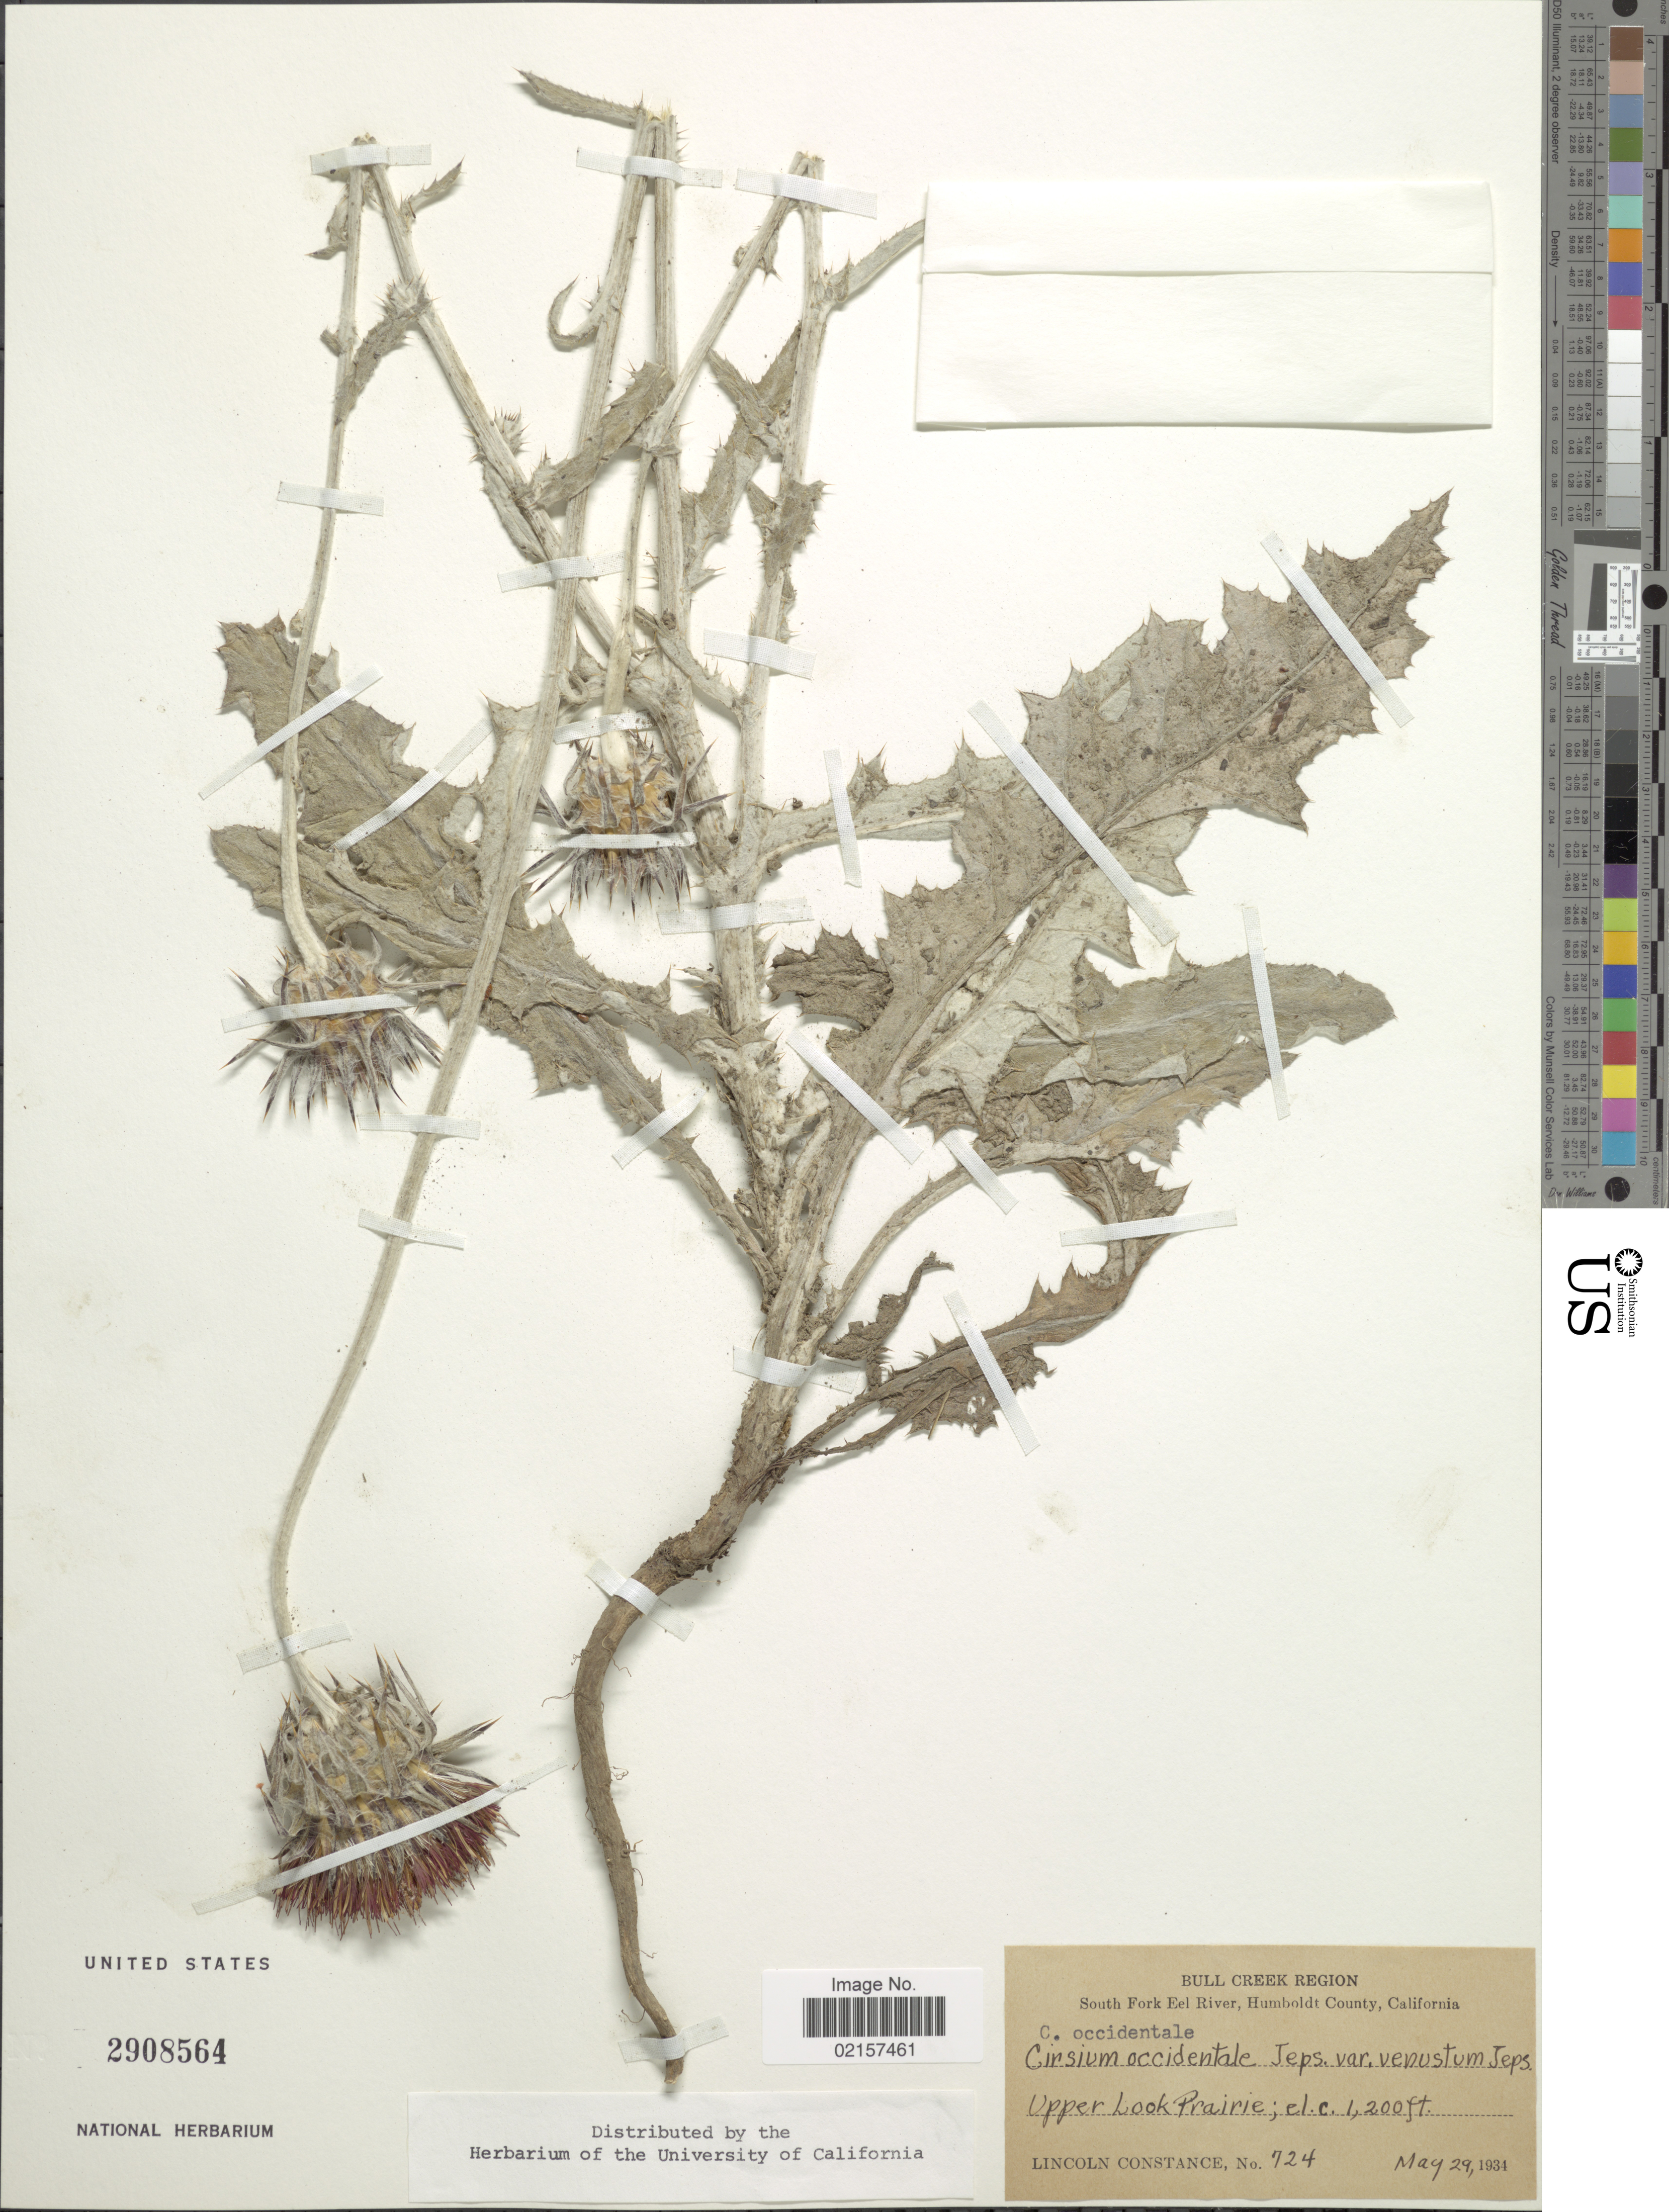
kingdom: Plantae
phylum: Tracheophyta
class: Magnoliopsida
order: Asterales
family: Asteraceae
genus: Cirsium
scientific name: Cirsium occidentale var. venustum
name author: (Greene) Jeps.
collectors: L. Constance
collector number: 724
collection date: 1934-05-29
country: United States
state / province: California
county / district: Humboldt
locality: Bull Creek Region, South Fork Eel River, Humboldt County, upper Look Prairie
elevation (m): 366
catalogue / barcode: US 2908564